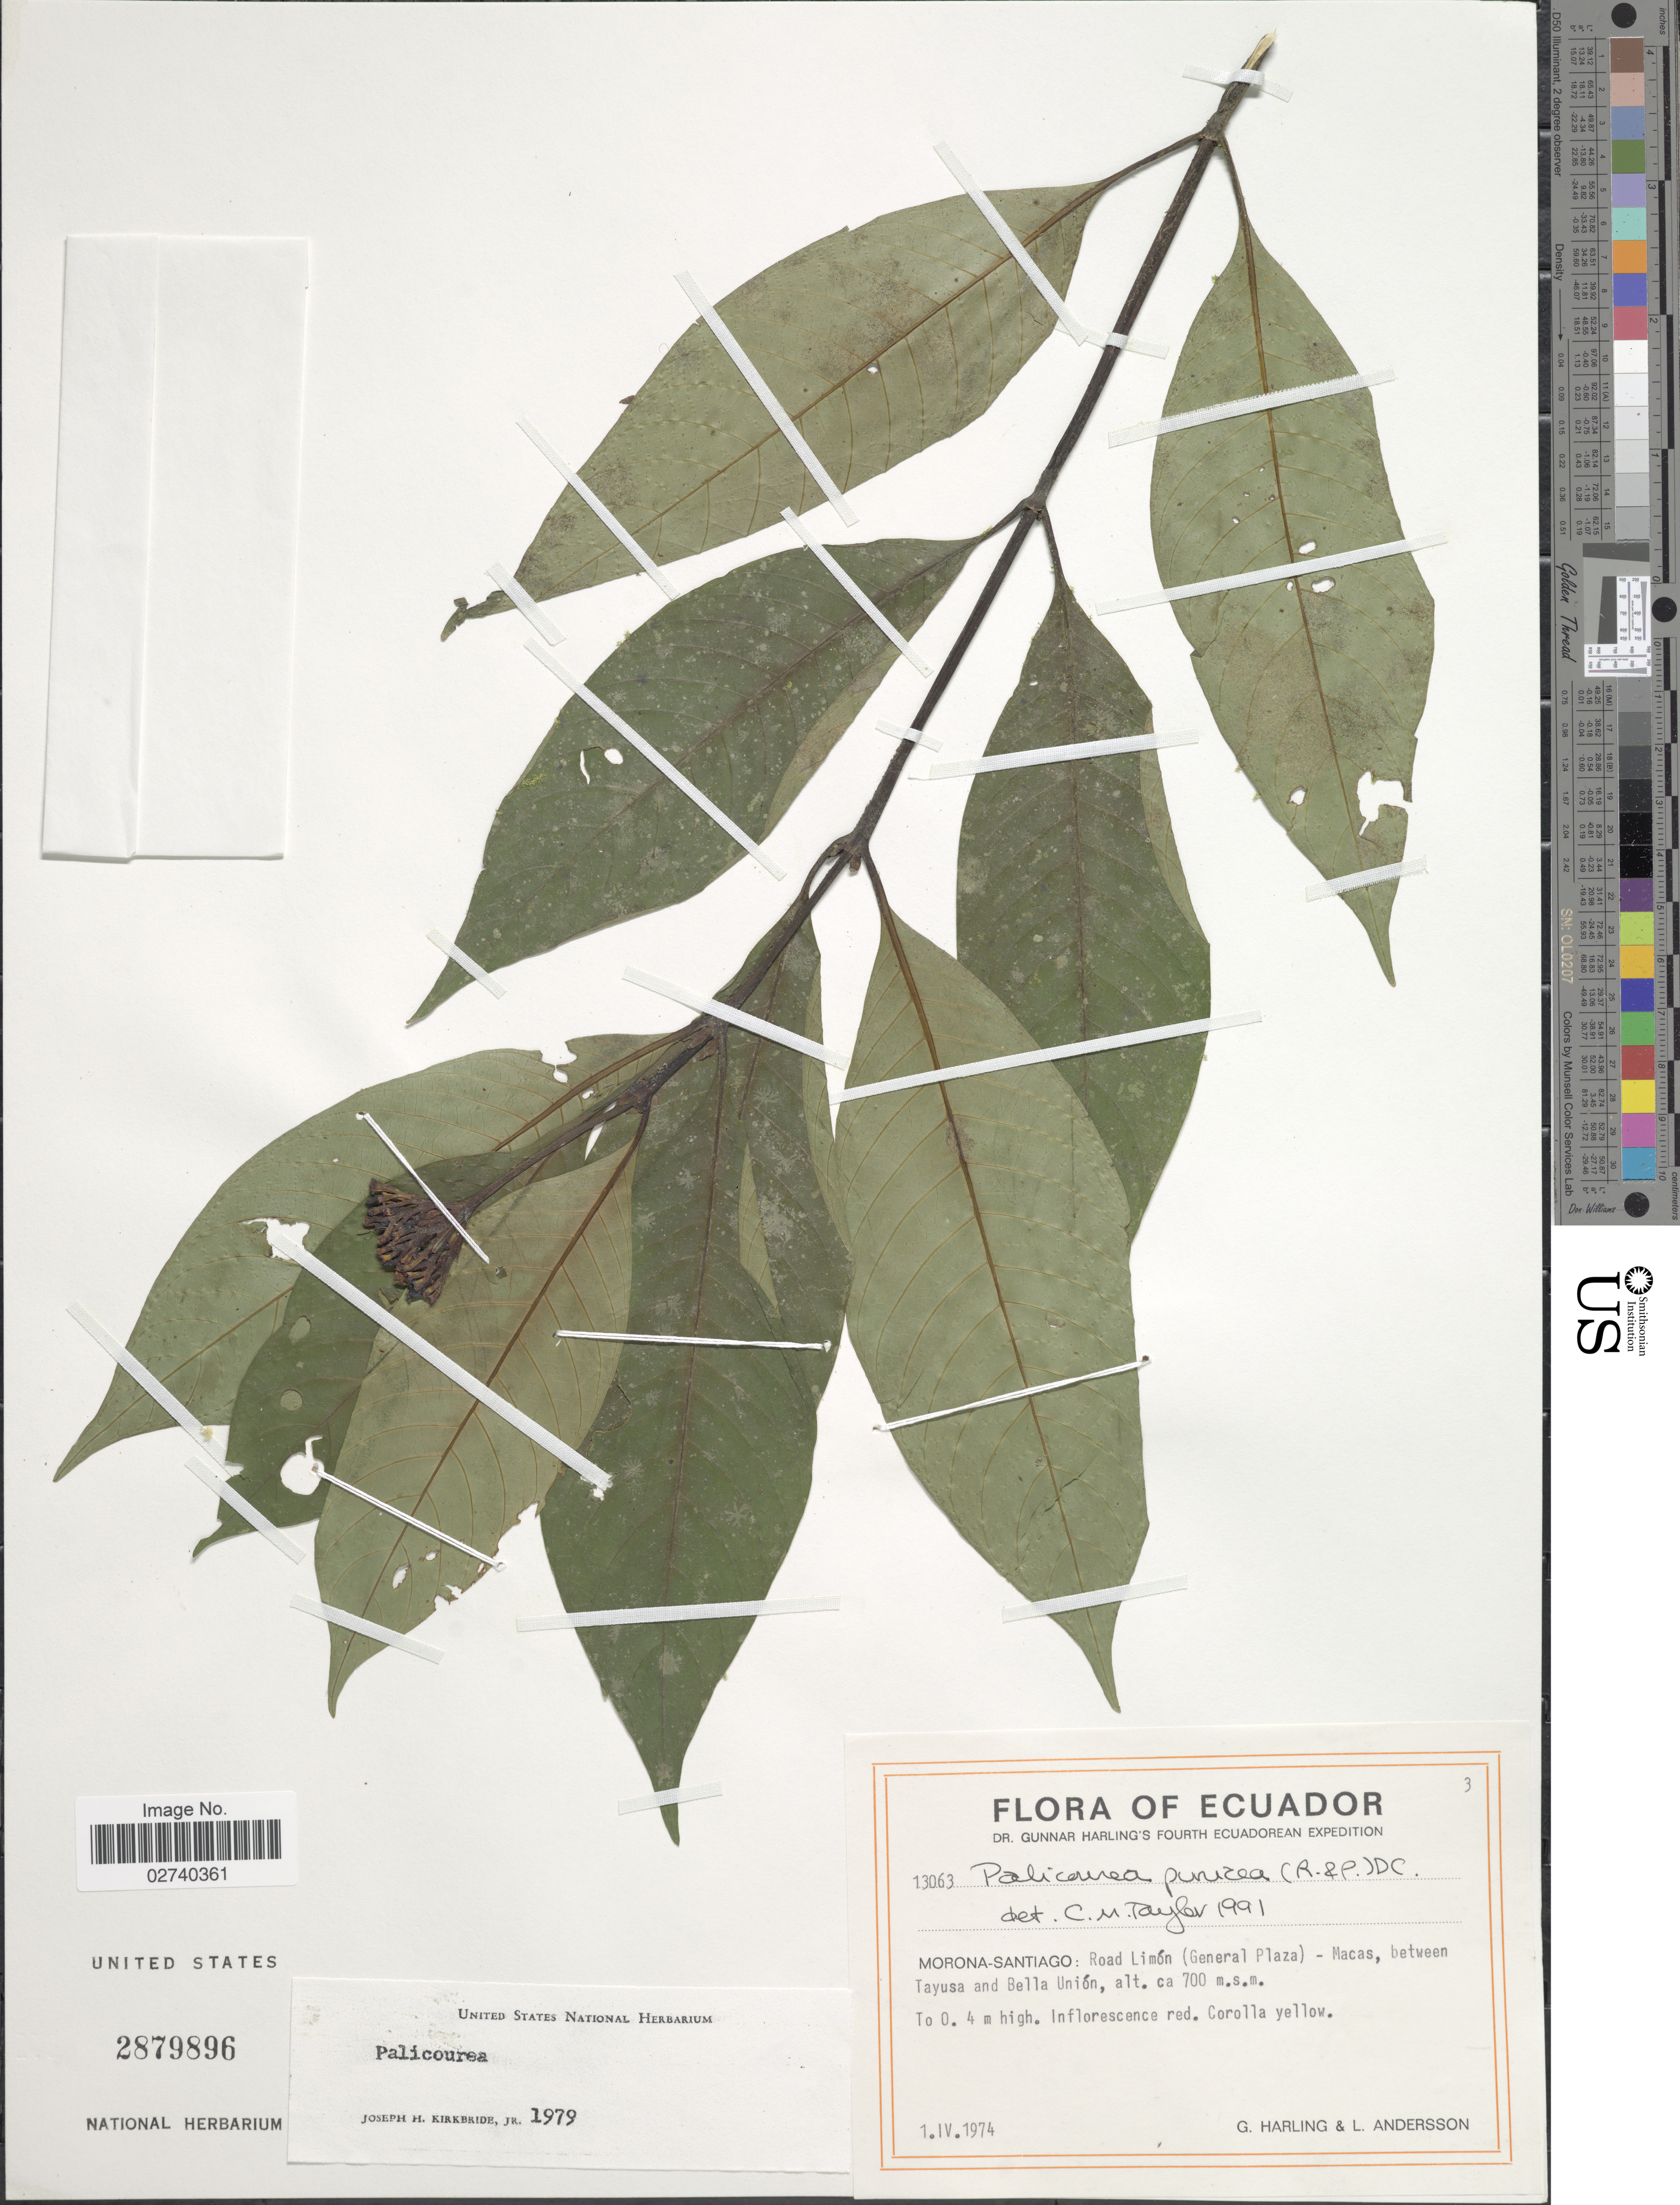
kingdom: Plantae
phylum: Tracheophyta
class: Magnoliopsida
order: Gentianales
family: Rubiaceae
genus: Palicourea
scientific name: Palicourea punicea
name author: (Ruiz & Pav.) DC.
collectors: G. Harling & L. Andersson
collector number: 13063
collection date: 1974-04-01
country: Ecuador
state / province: Morona-Santiago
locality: Road Limon (General Plaza) - Macas, between Tayusa and Bella Union.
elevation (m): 700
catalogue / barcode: US 2879896